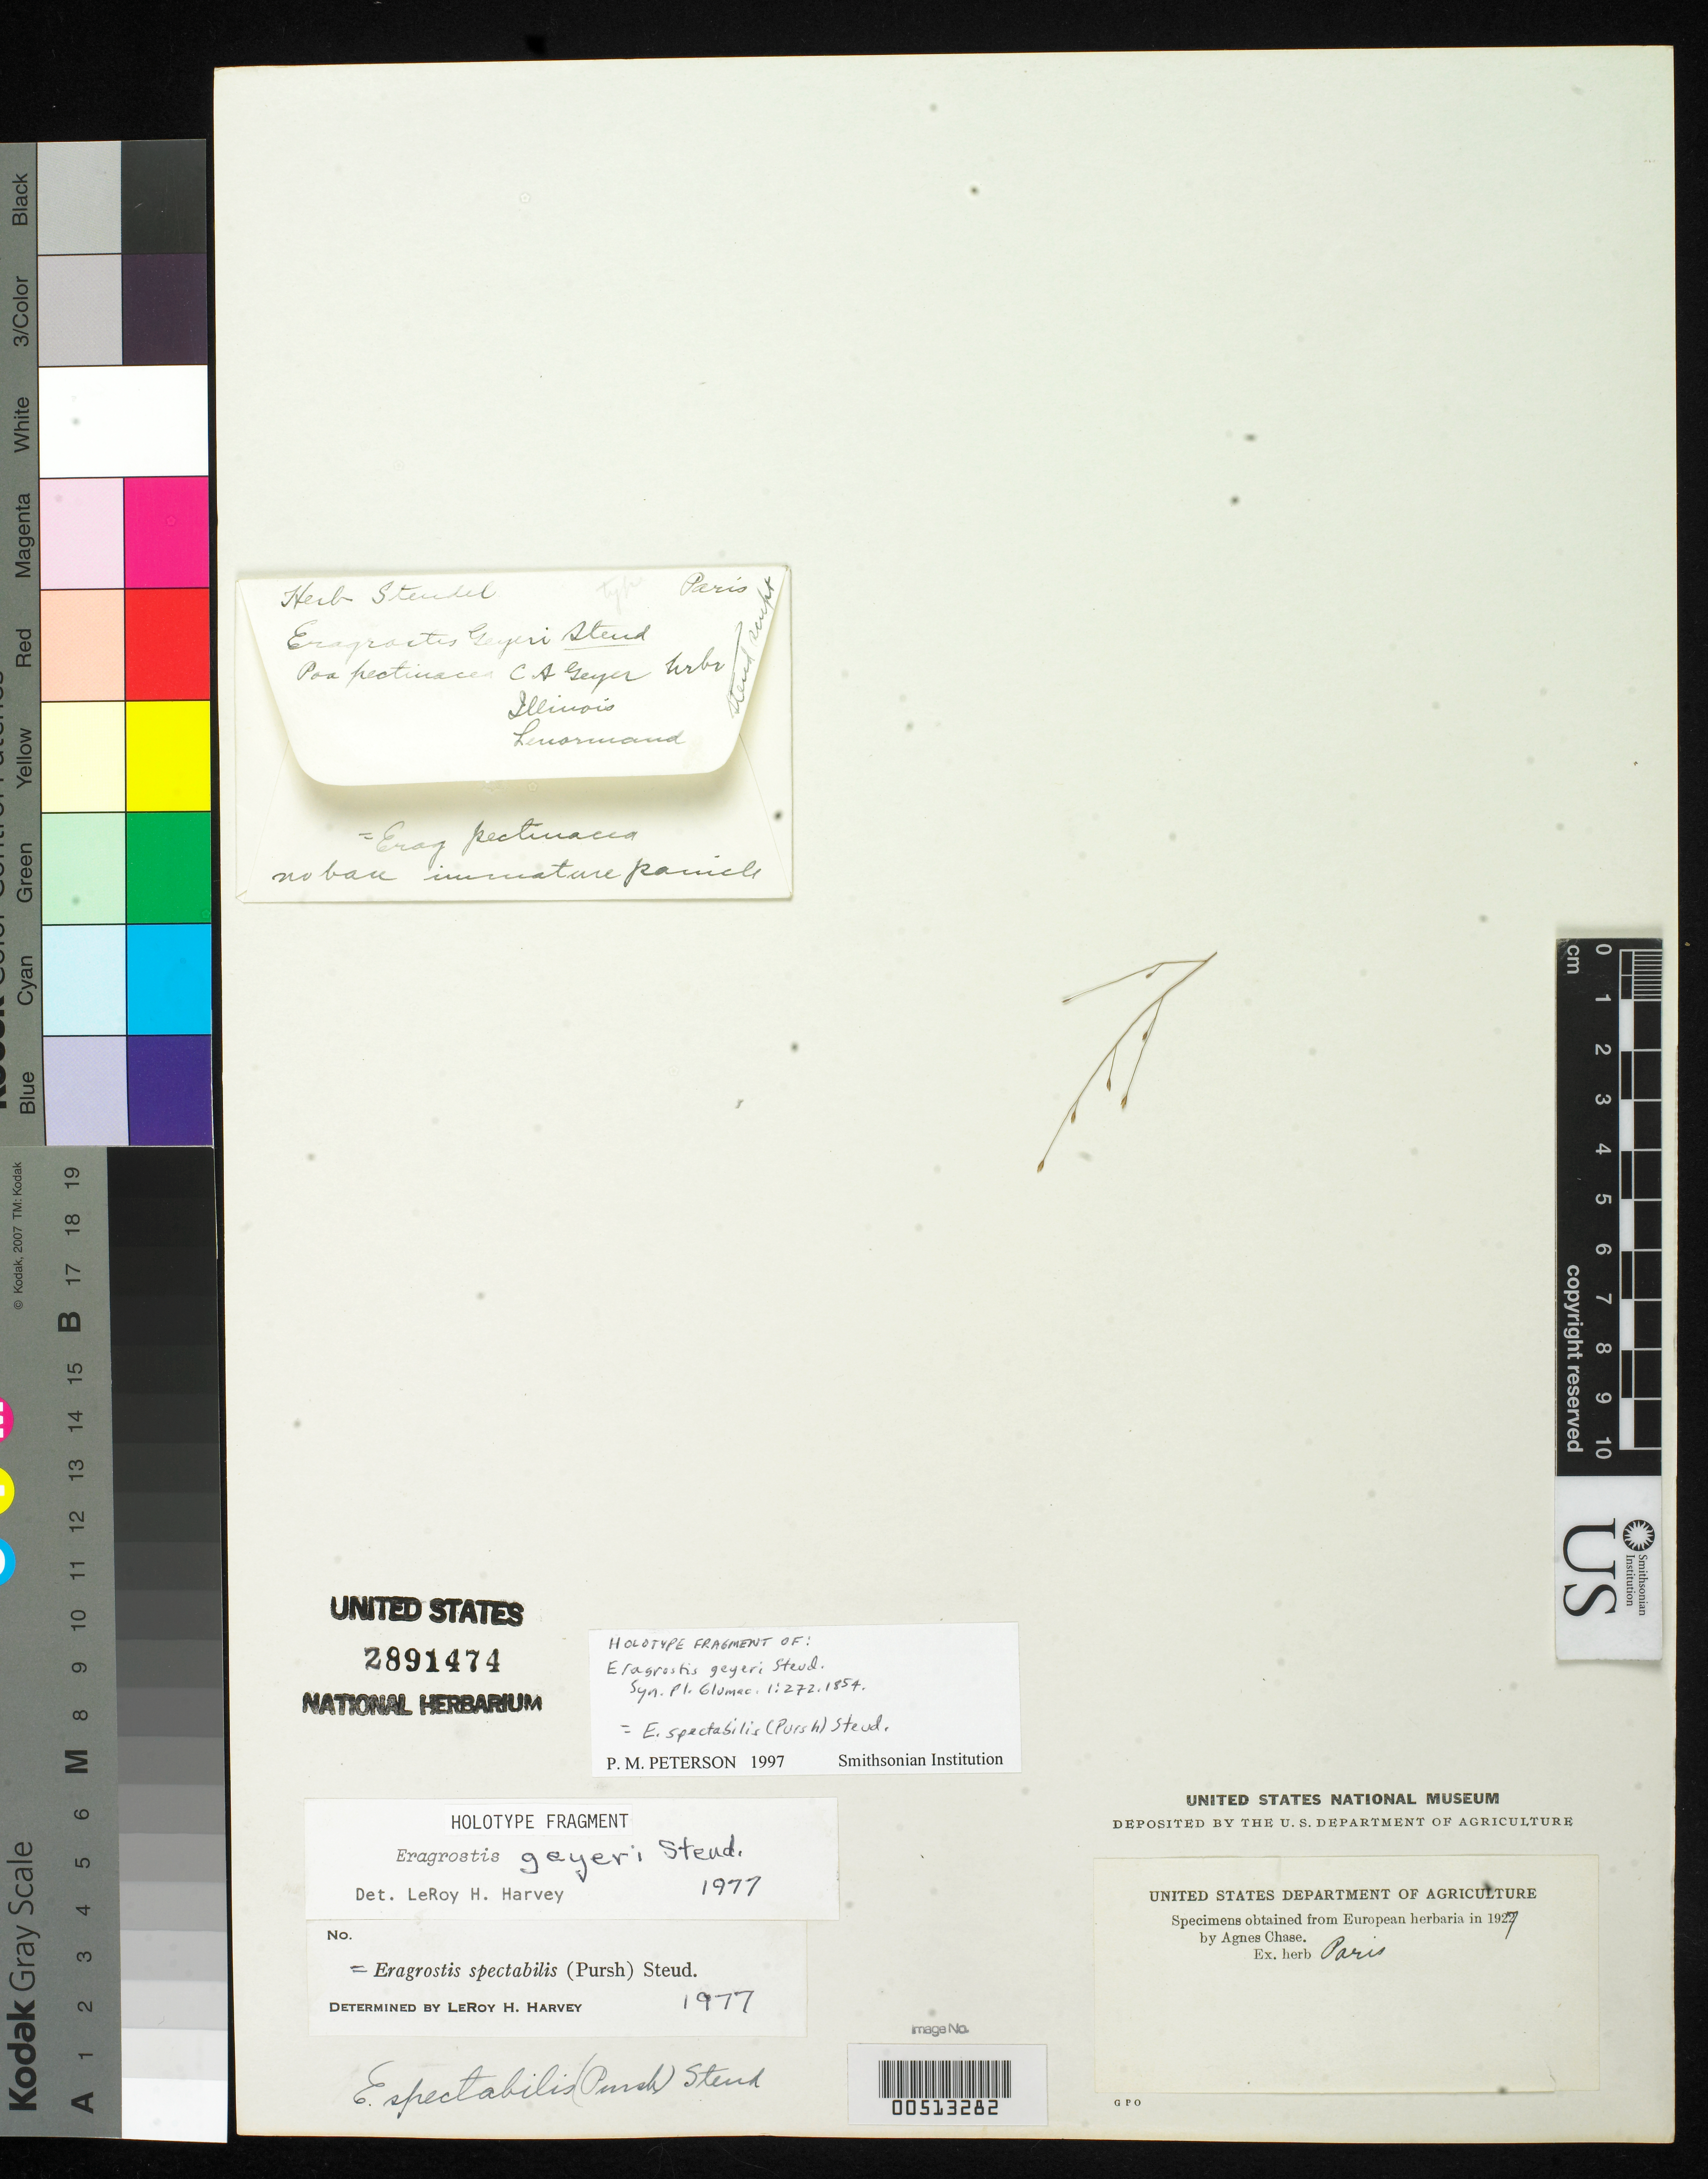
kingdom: Plantae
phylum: Tracheophyta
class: Liliopsida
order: Poales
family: Poaceae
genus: Eragrostis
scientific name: Eragrostis geyeri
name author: Steud.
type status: Type Fragment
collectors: E. G. von Steudel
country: United States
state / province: Illinois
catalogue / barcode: US 2891474